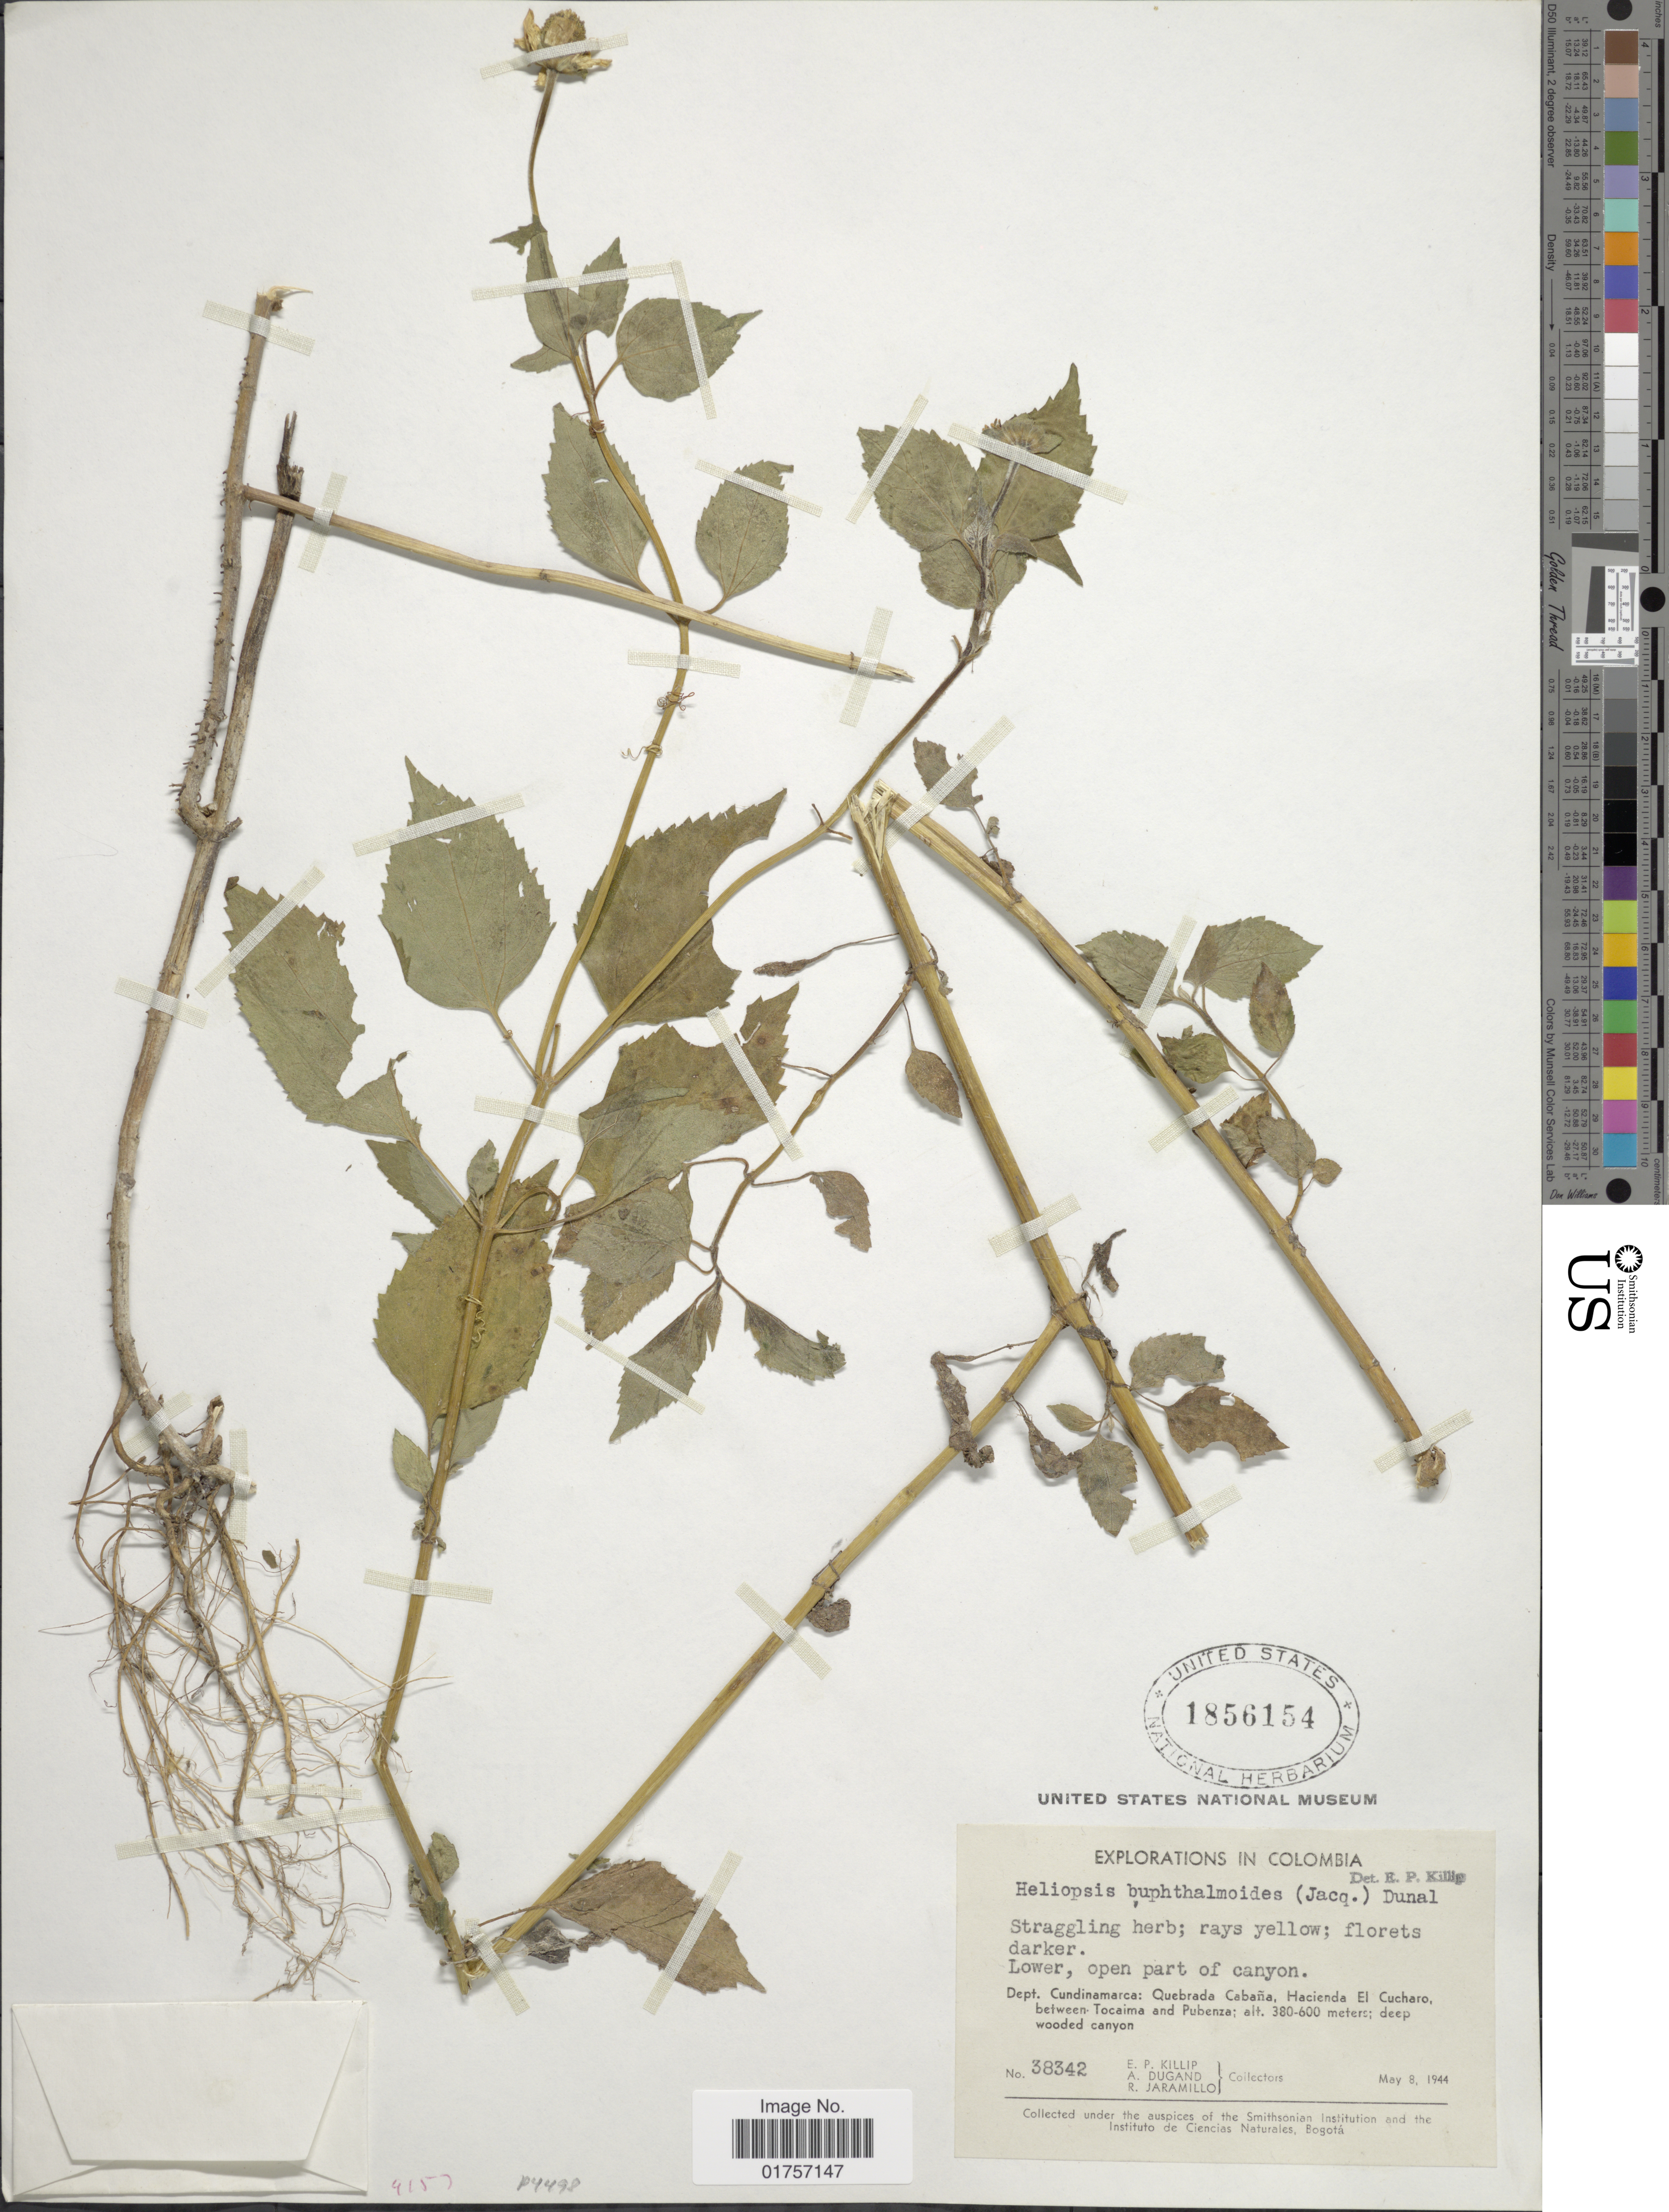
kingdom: Plantae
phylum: Tracheophyta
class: Magnoliopsida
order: Asterales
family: Asteraceae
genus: Heliopsis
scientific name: Heliopsis buphthalmoides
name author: (Jacq.) Dunal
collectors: E. P. Killip, A. Dugand & R. Jaramillo M.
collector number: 38342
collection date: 1944-05-08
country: Colombia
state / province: Cundinamarca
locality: Quebrada Cabaña, Hacienda El Cucharo, between Tocaima and Pubenza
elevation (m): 380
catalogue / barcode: US 1856154